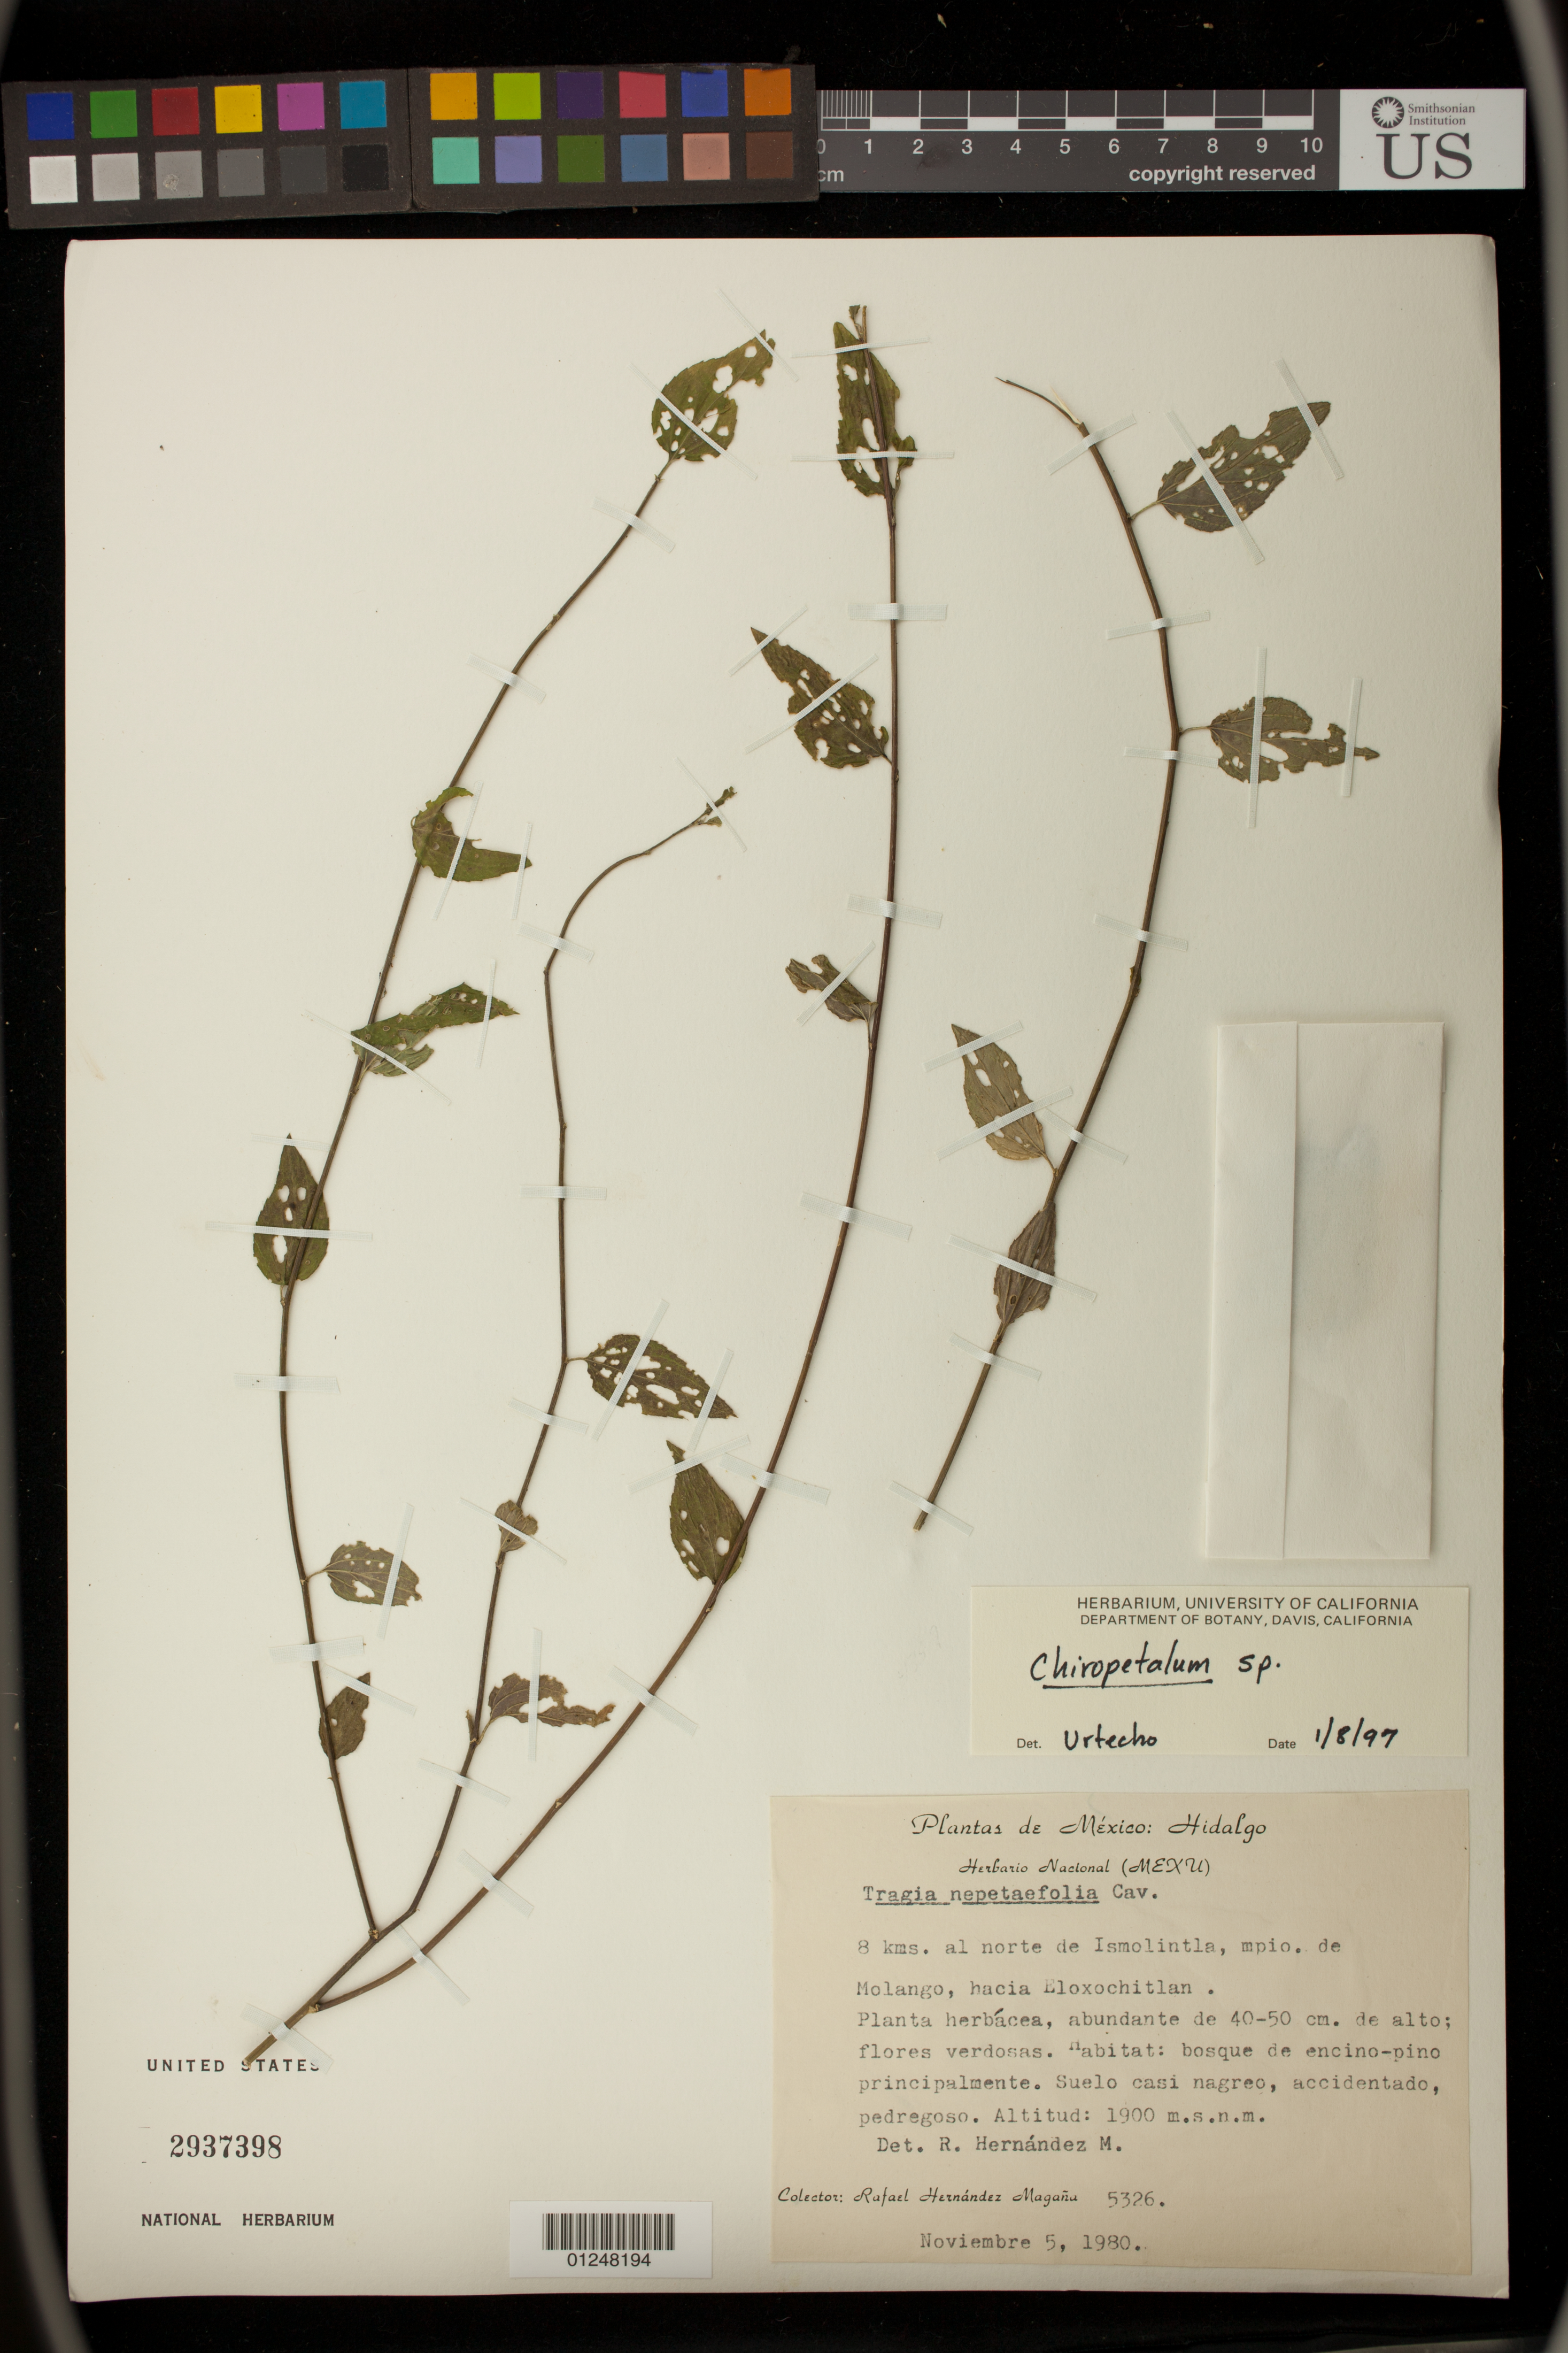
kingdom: Plantae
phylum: Tracheophyta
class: Magnoliopsida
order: Malpighiales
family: Euphorbiaceae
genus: Argythamnia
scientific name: Argythamnia schiedeana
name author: Müll. Arg.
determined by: Külkamp, Josimar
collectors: R. Hernandez M.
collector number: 5326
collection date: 1980-11-05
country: Mexico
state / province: Hidalgo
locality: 8 kms. al norte de Ismolintla, mpio. de Molango, hacia Eloxochitlan.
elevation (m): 1900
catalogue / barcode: US 2937398